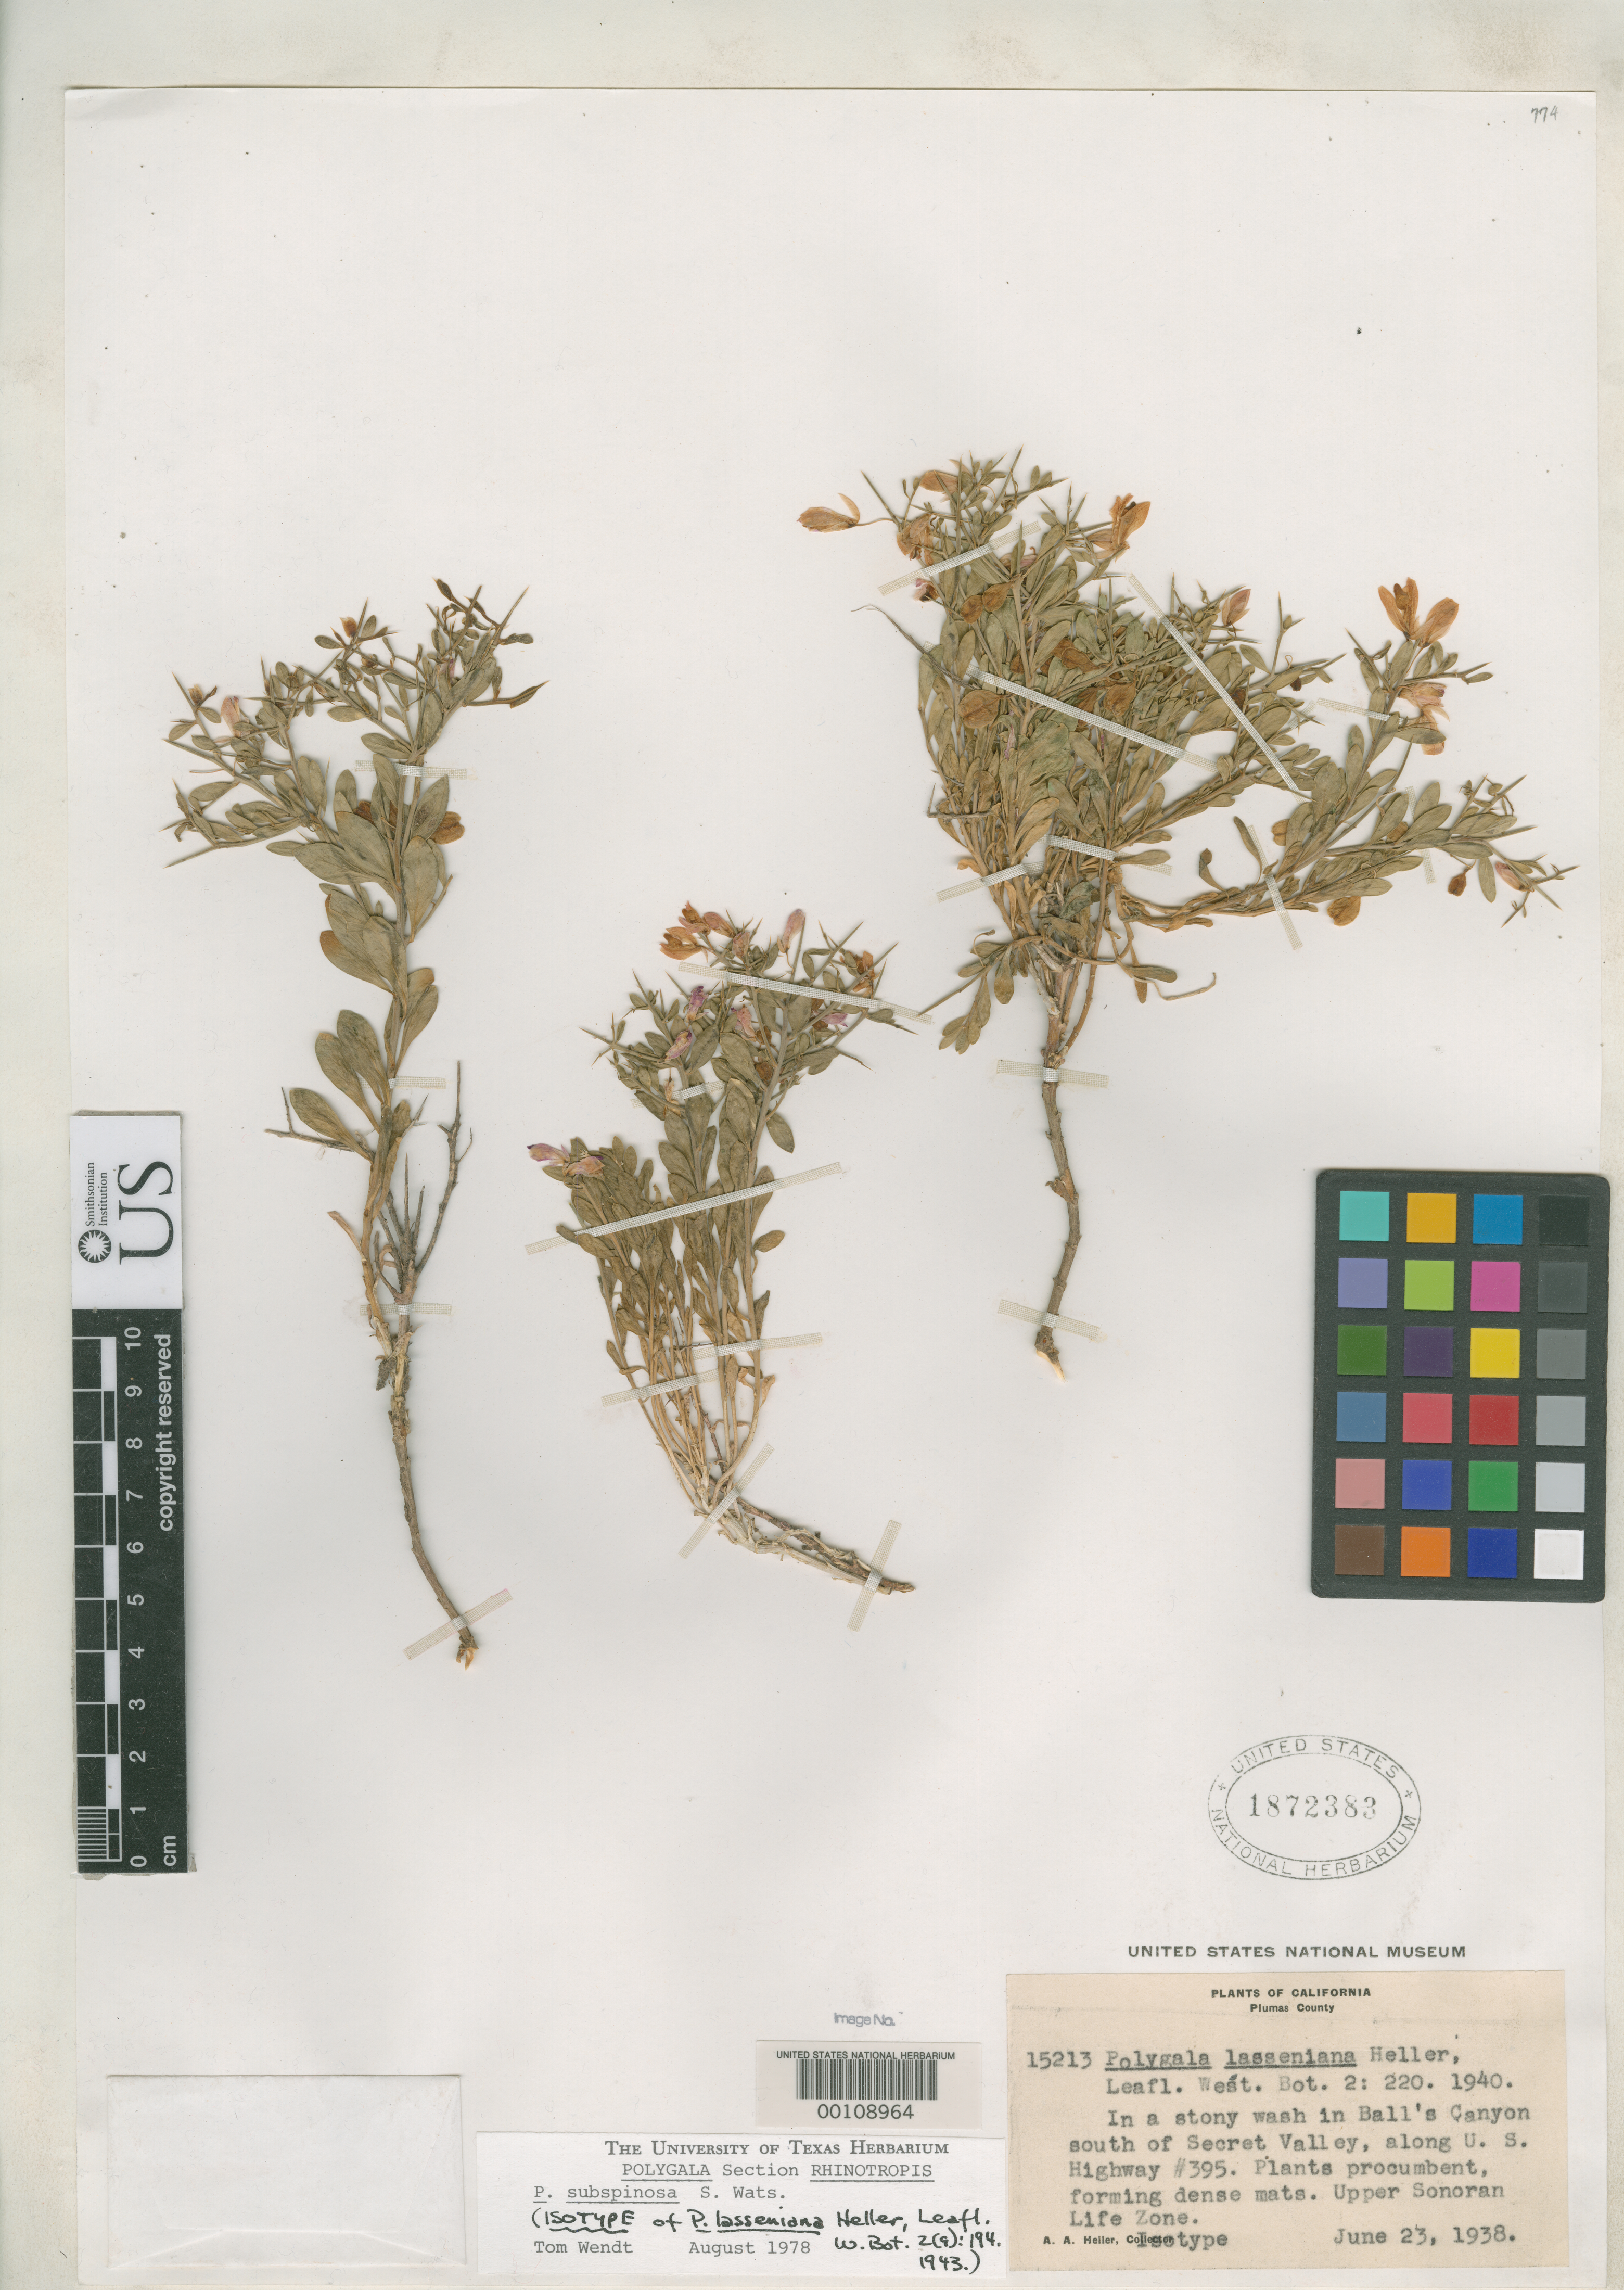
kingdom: Plantae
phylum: Tracheophyta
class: Magnoliopsida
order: Fabales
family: Polygalaceae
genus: Polygala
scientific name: Polygala lasseniana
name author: A. Heller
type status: Isotype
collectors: A. A. Heller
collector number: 15213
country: United States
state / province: California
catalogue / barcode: US 1872383